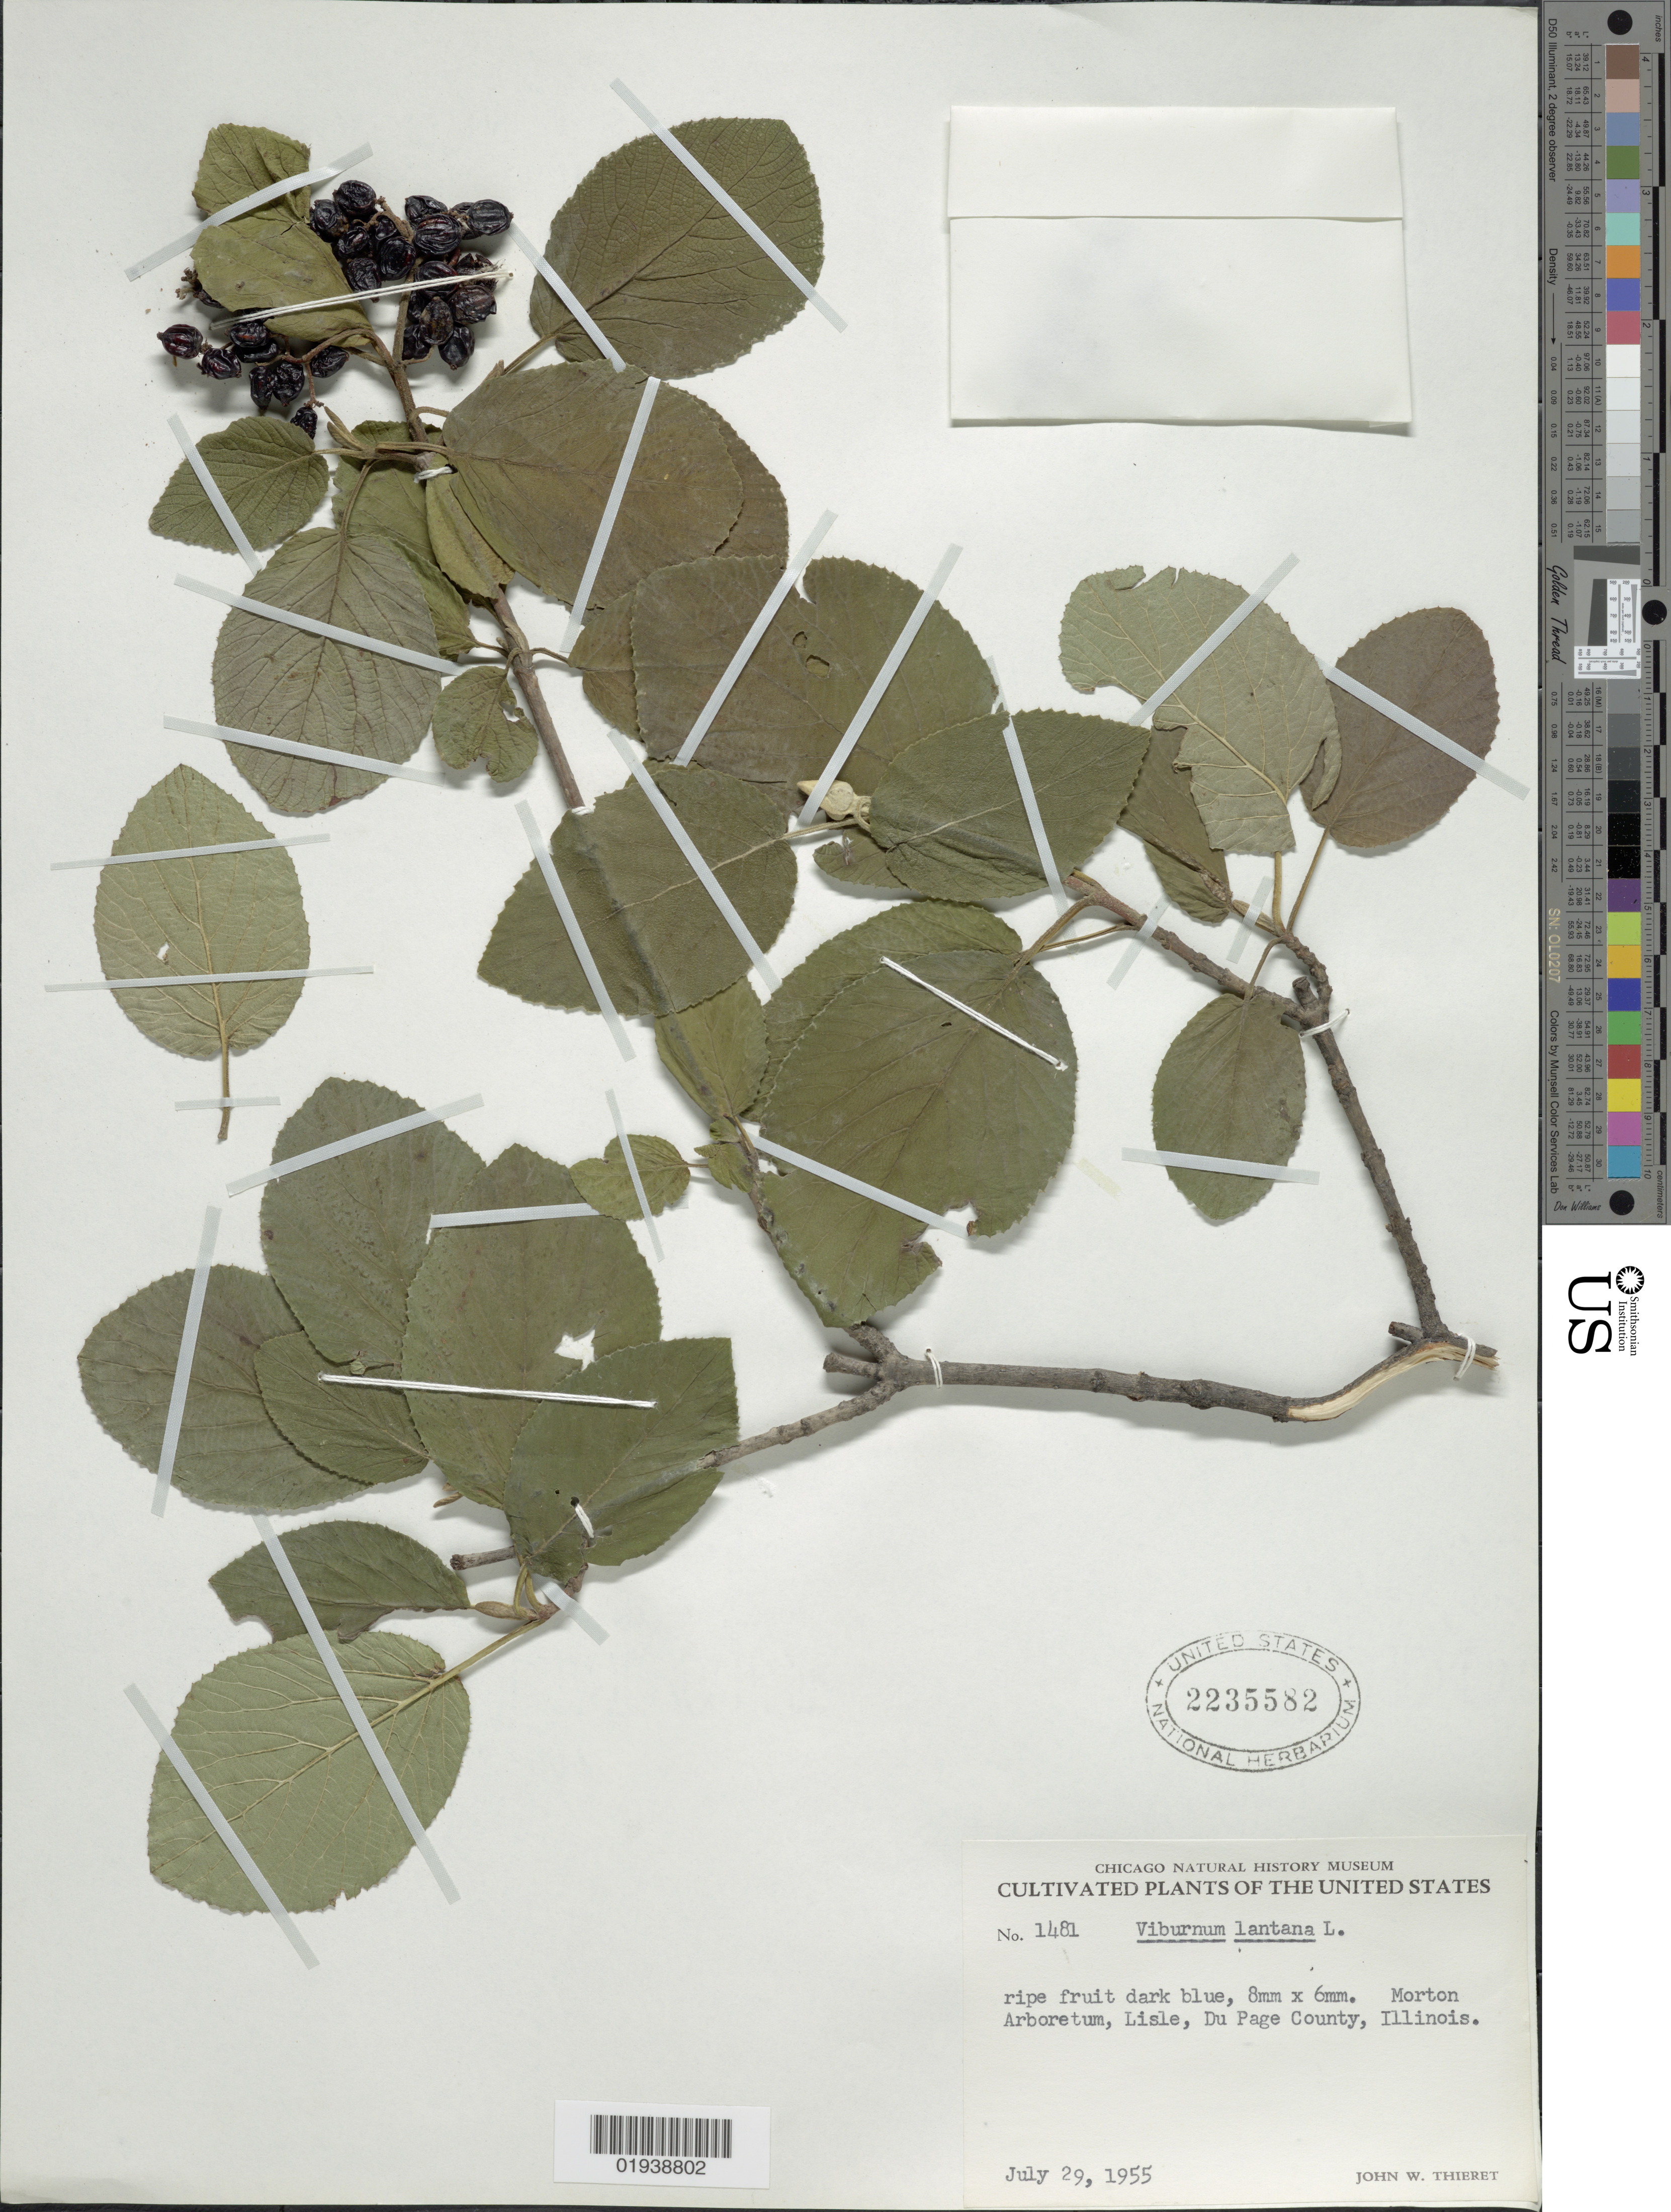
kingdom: Plantae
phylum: Tracheophyta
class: Magnoliopsida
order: Dipsacales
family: Viburnaceae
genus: Viburnum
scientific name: Viburnum lantana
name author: L.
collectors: J. W. Thieret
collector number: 1481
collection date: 1955-07-29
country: United States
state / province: Illinois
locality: Morton Arboretum, Lisle, Du Page County.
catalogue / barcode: US 2235582